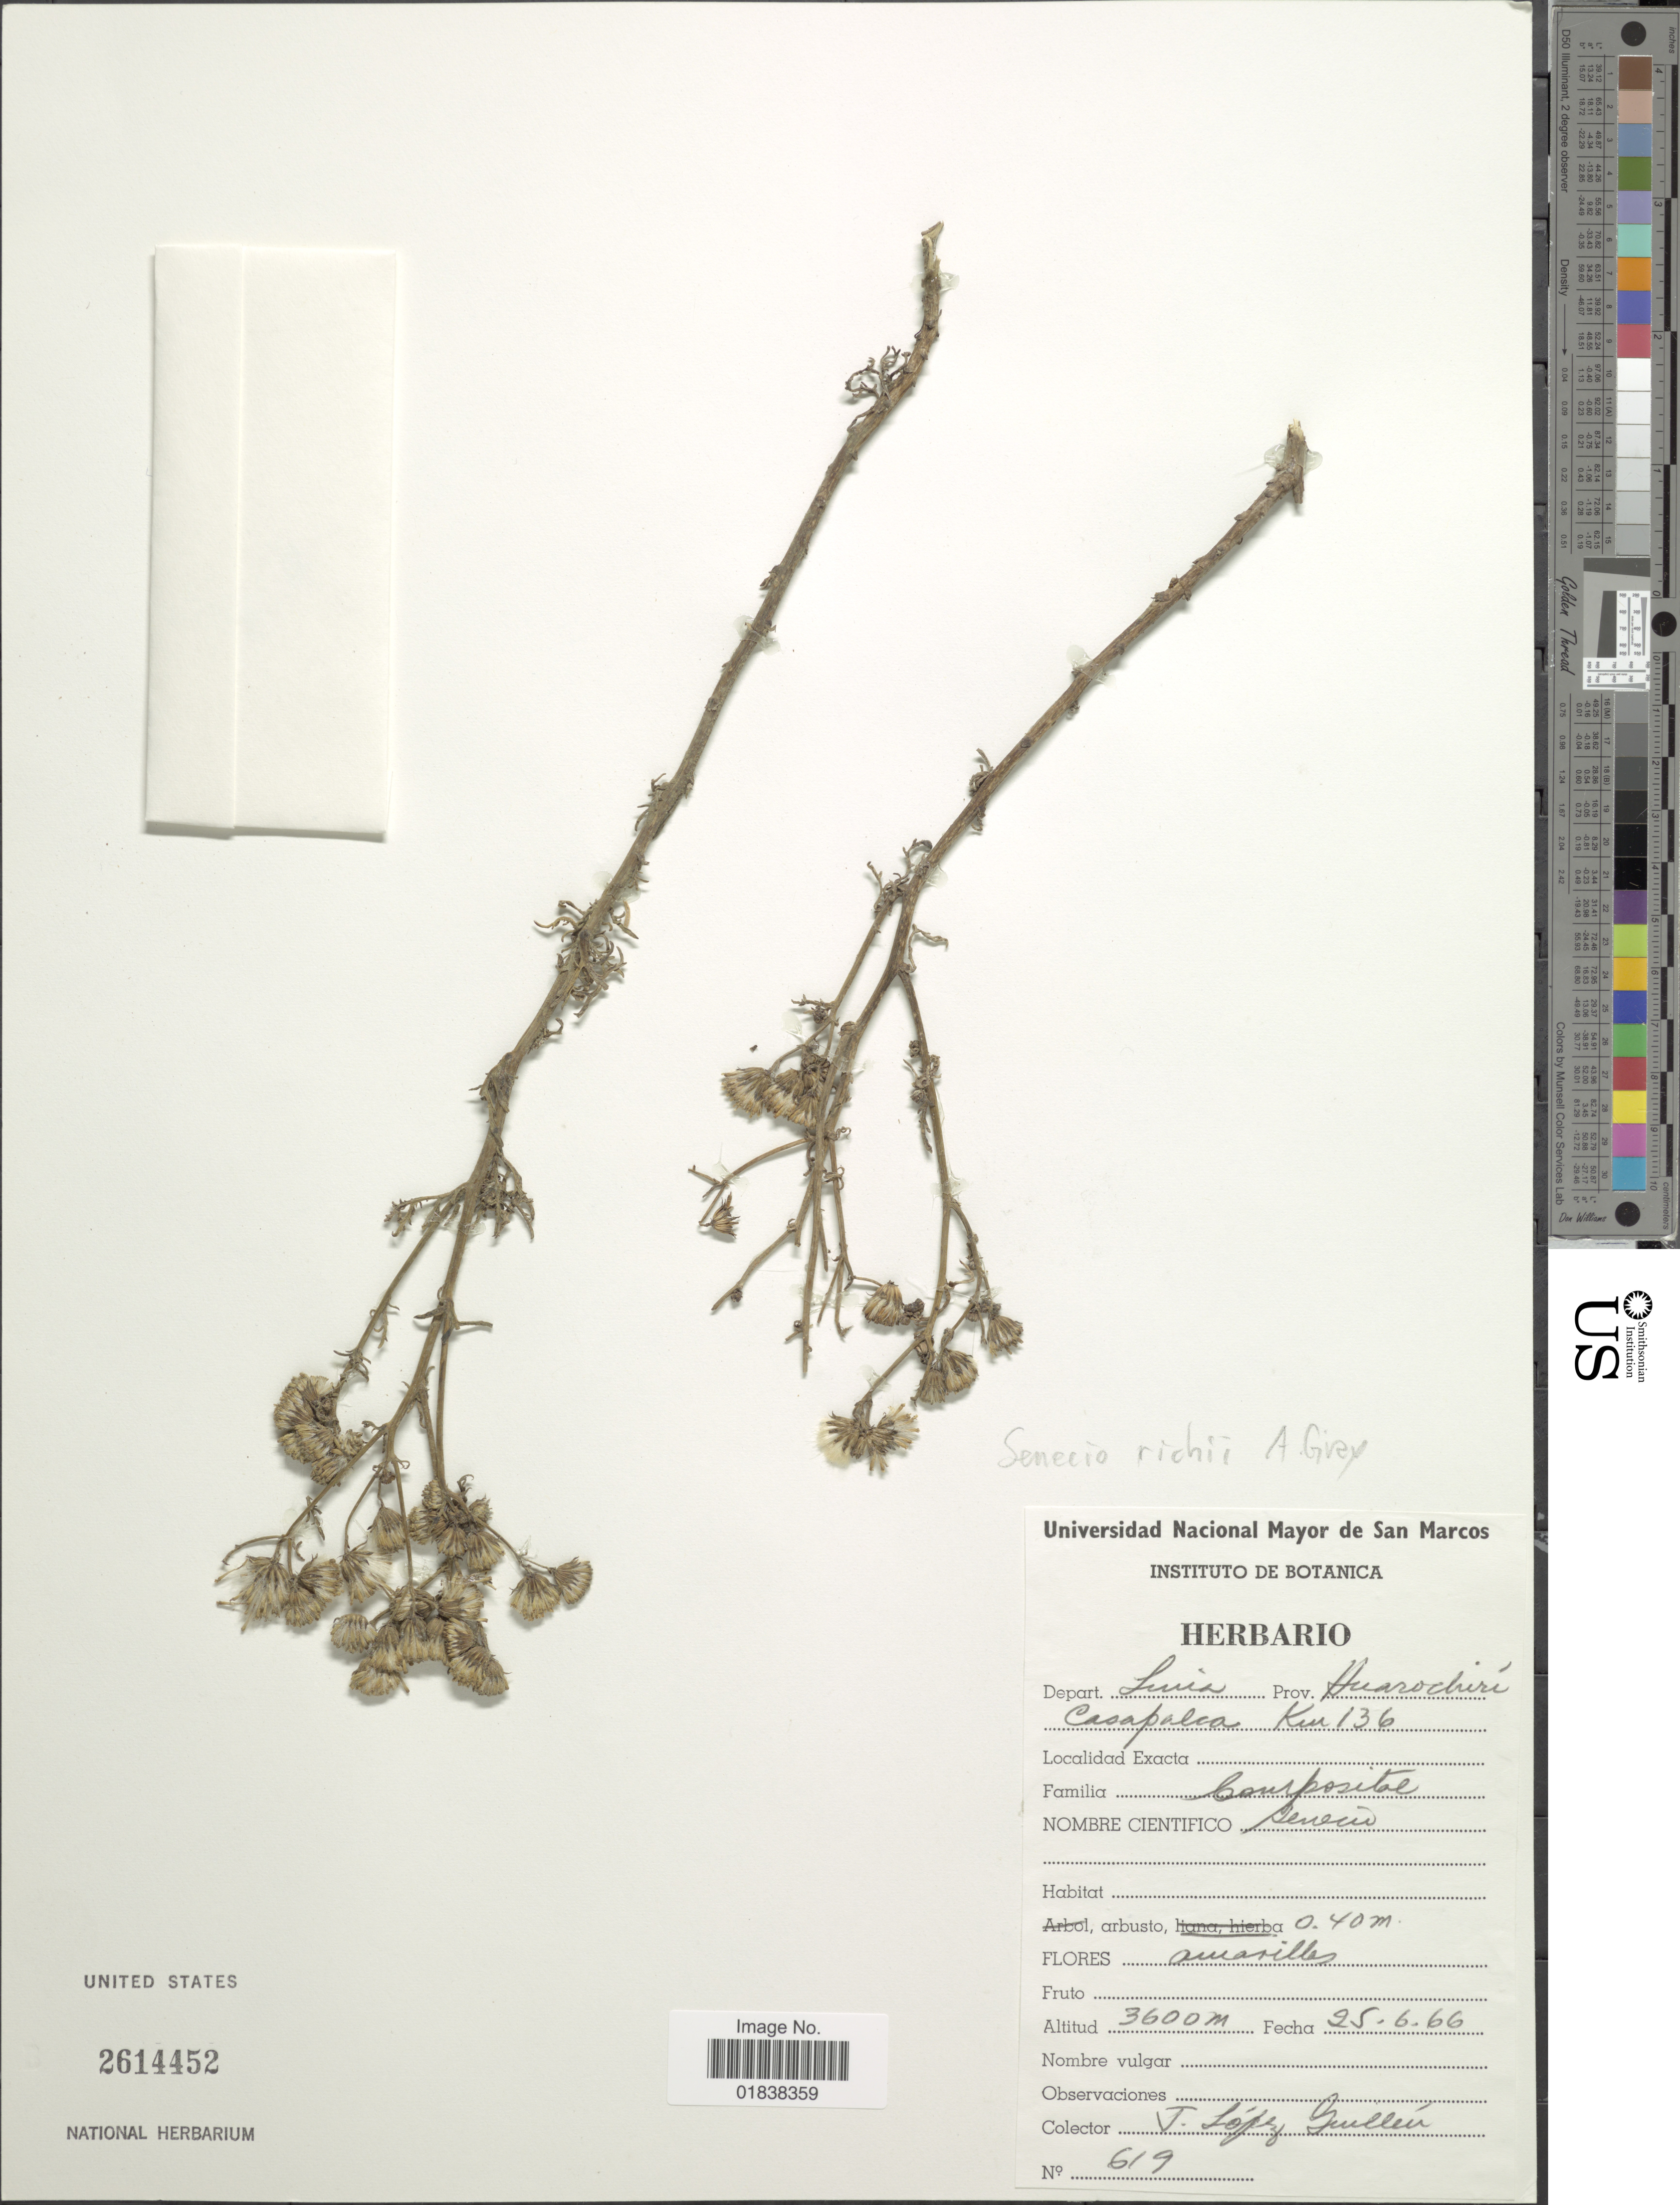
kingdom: Plantae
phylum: Tracheophyta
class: Magnoliopsida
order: Asterales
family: Asteraceae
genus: Senecio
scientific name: Senecio richii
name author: A. Gray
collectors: J. López Guillén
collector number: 619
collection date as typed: Transcribed d/m/y: 25/6/66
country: Peru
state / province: Lima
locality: Prov. Huarochiri, Casapalca km 136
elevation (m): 3600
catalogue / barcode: US 2614452